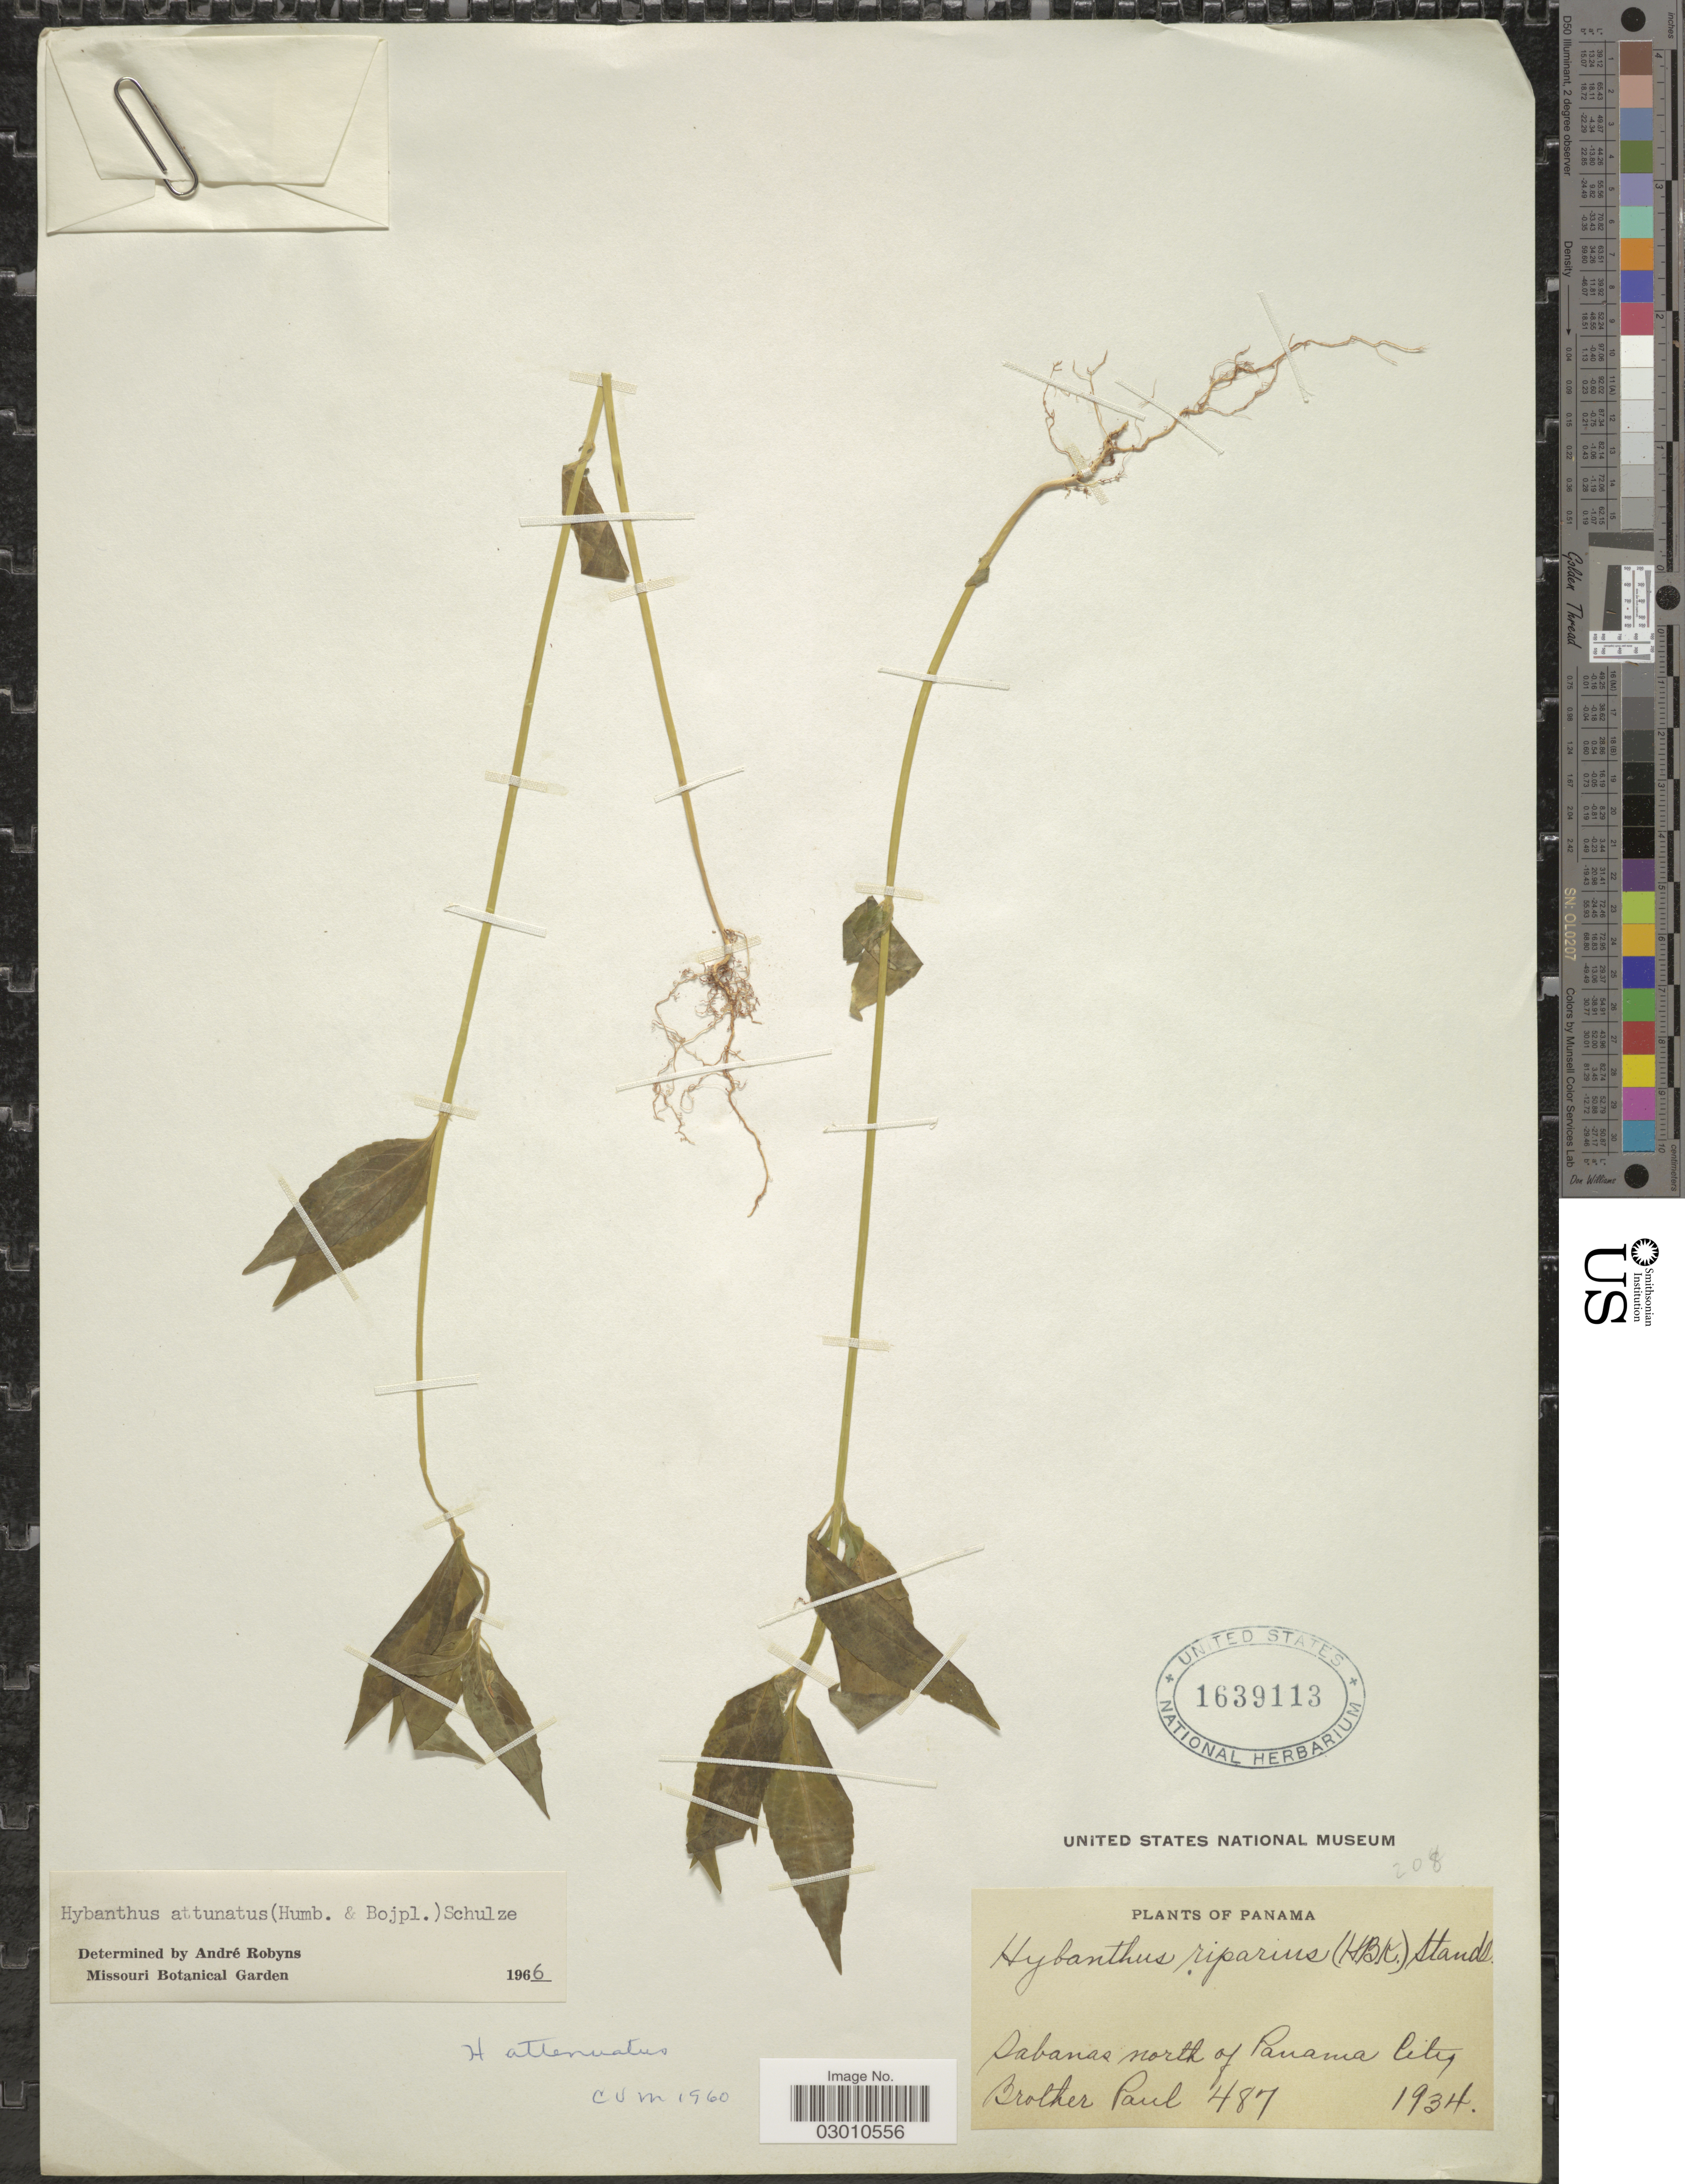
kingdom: Plantae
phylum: Tracheophyta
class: Magnoliopsida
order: Malpighiales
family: Violaceae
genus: Pombalia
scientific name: Pombalia attenuata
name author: (Humb. & Bonpl. ex Willd.) Paula-Souza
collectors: B. Paul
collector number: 487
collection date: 1934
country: Panama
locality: Sabanas north of Panama City.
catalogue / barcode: US 1639113